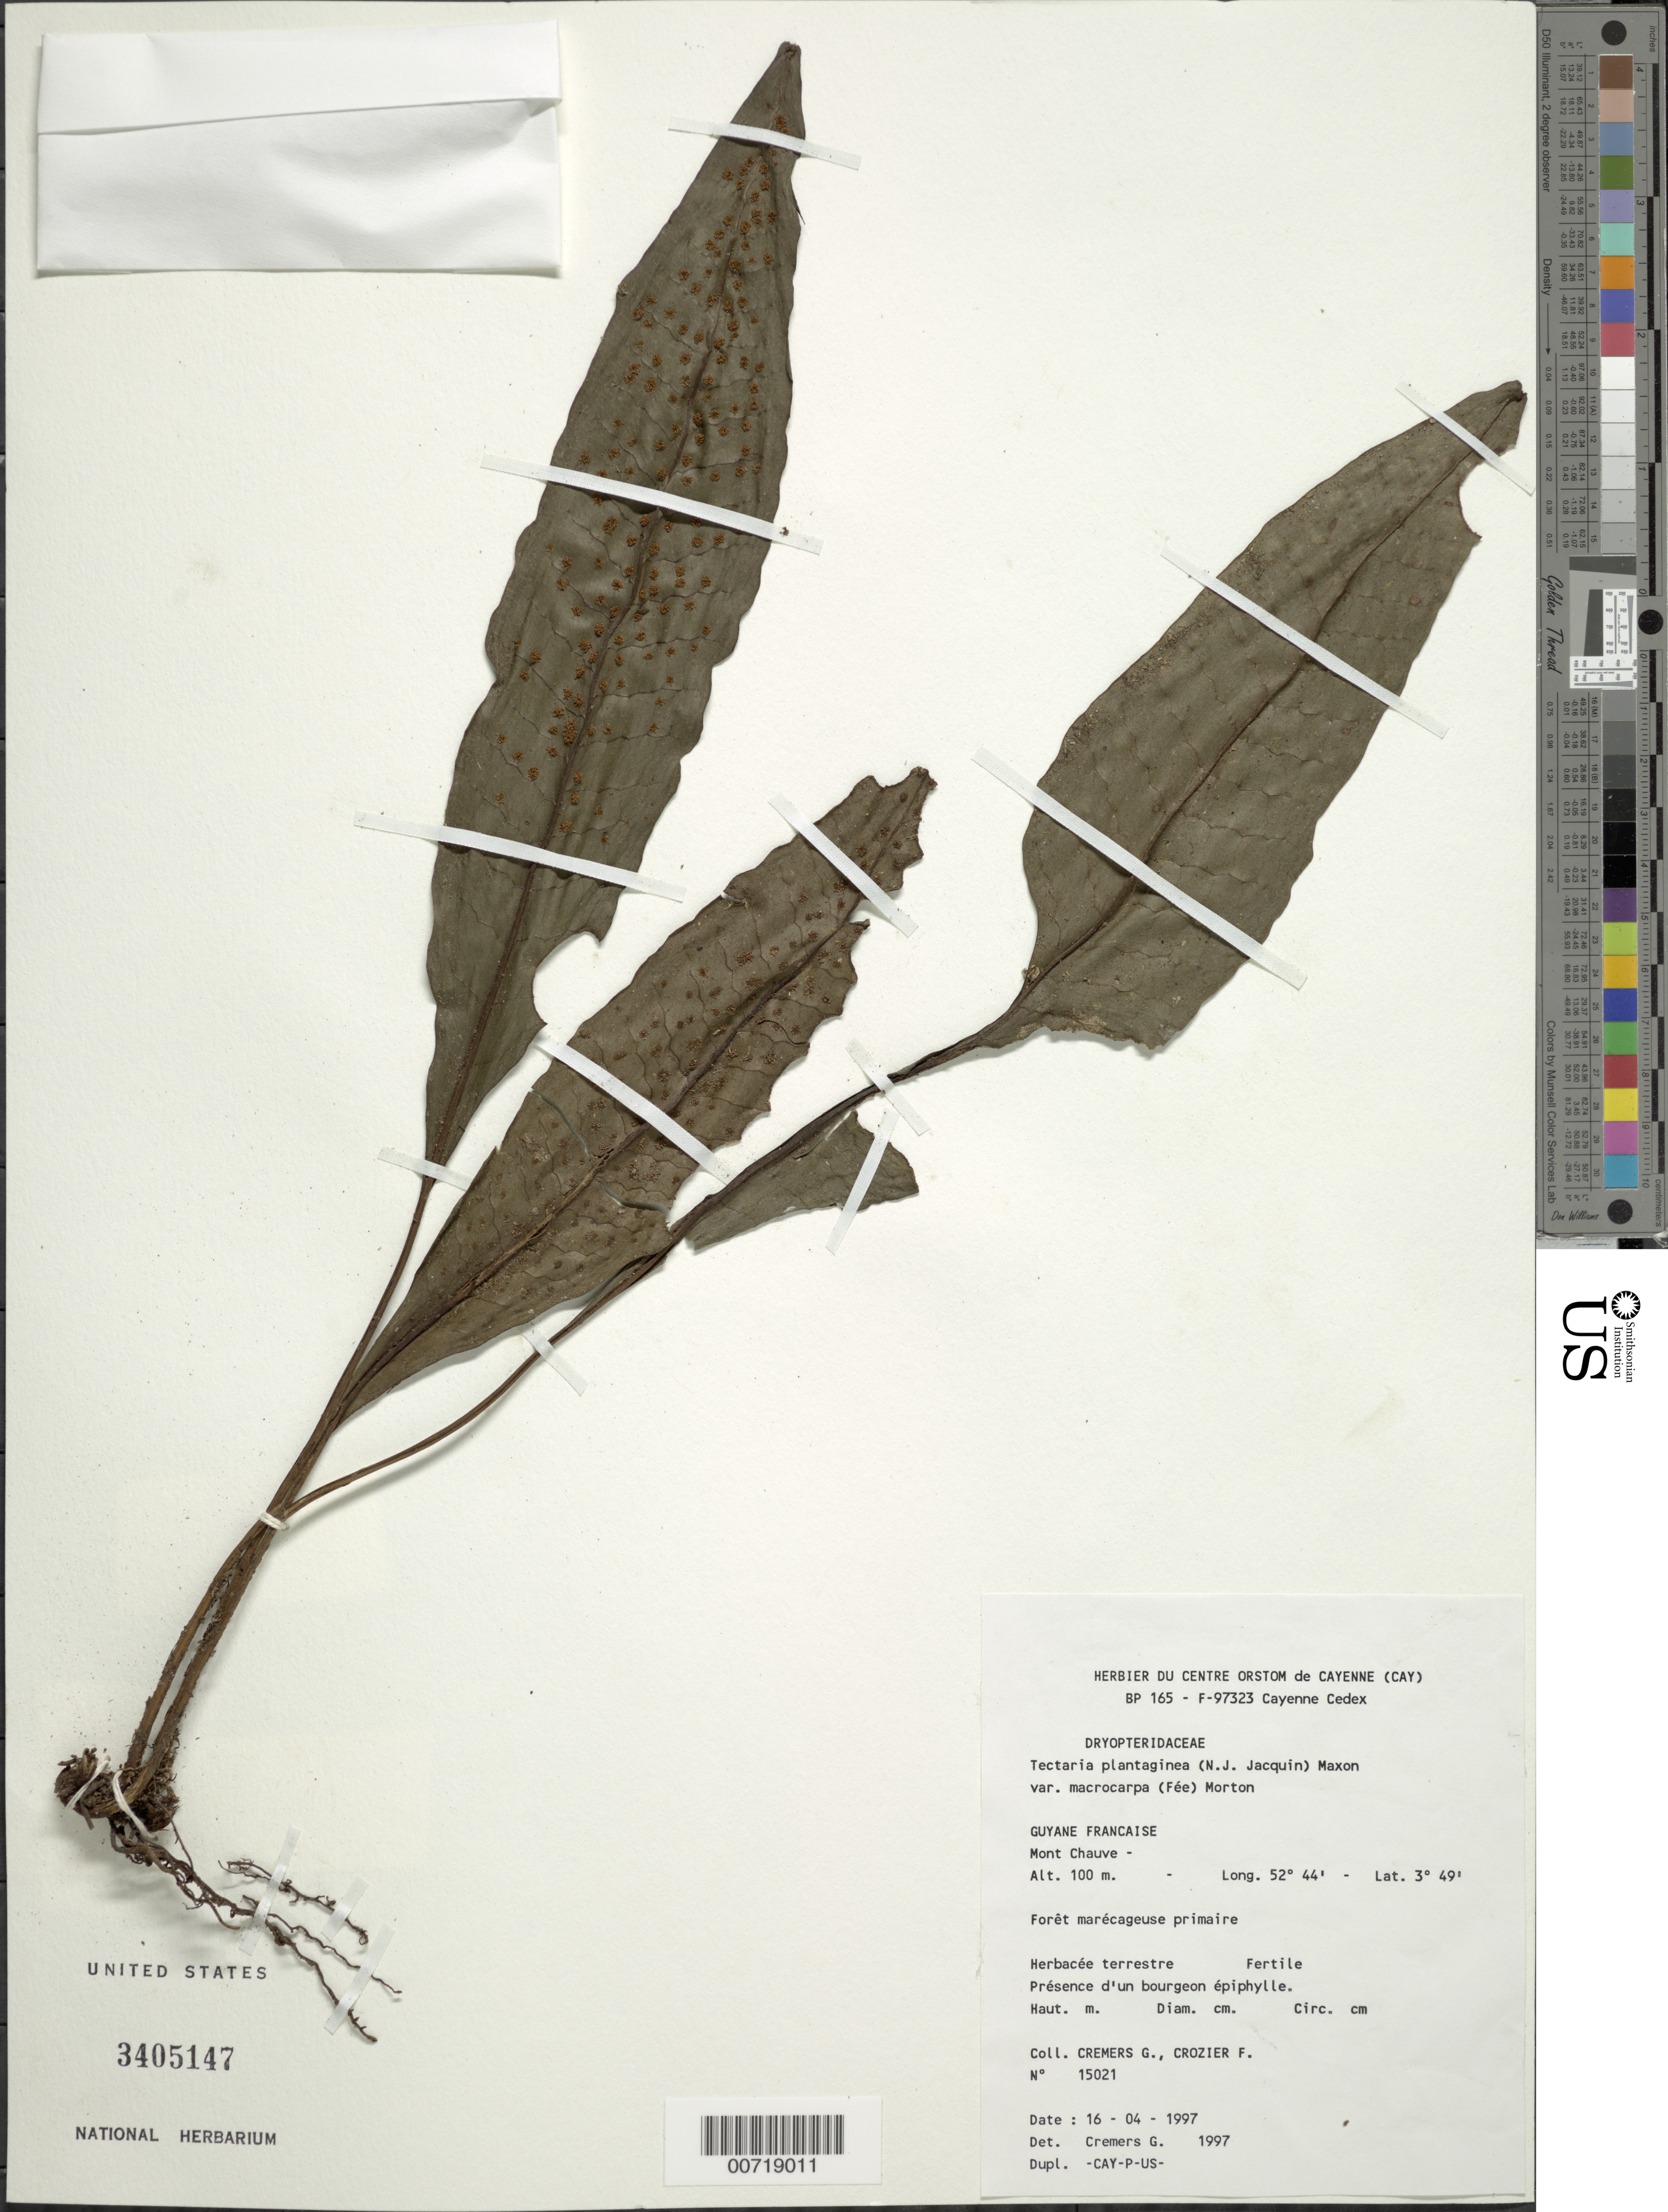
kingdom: Plantae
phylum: Tracheophyta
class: Polypodiopsida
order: Polypodiales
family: Tectariaceae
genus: Tectaria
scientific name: Tectaria plantaginea var. macrocarpa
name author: (Fée) C.V. Morton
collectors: G. Cremers & F. Crozier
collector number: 15021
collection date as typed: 16-Apr-97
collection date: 1997-04-16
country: French Guiana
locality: Mont Chauve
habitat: Forêt marécageuse primaire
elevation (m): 100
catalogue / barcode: US 3405147